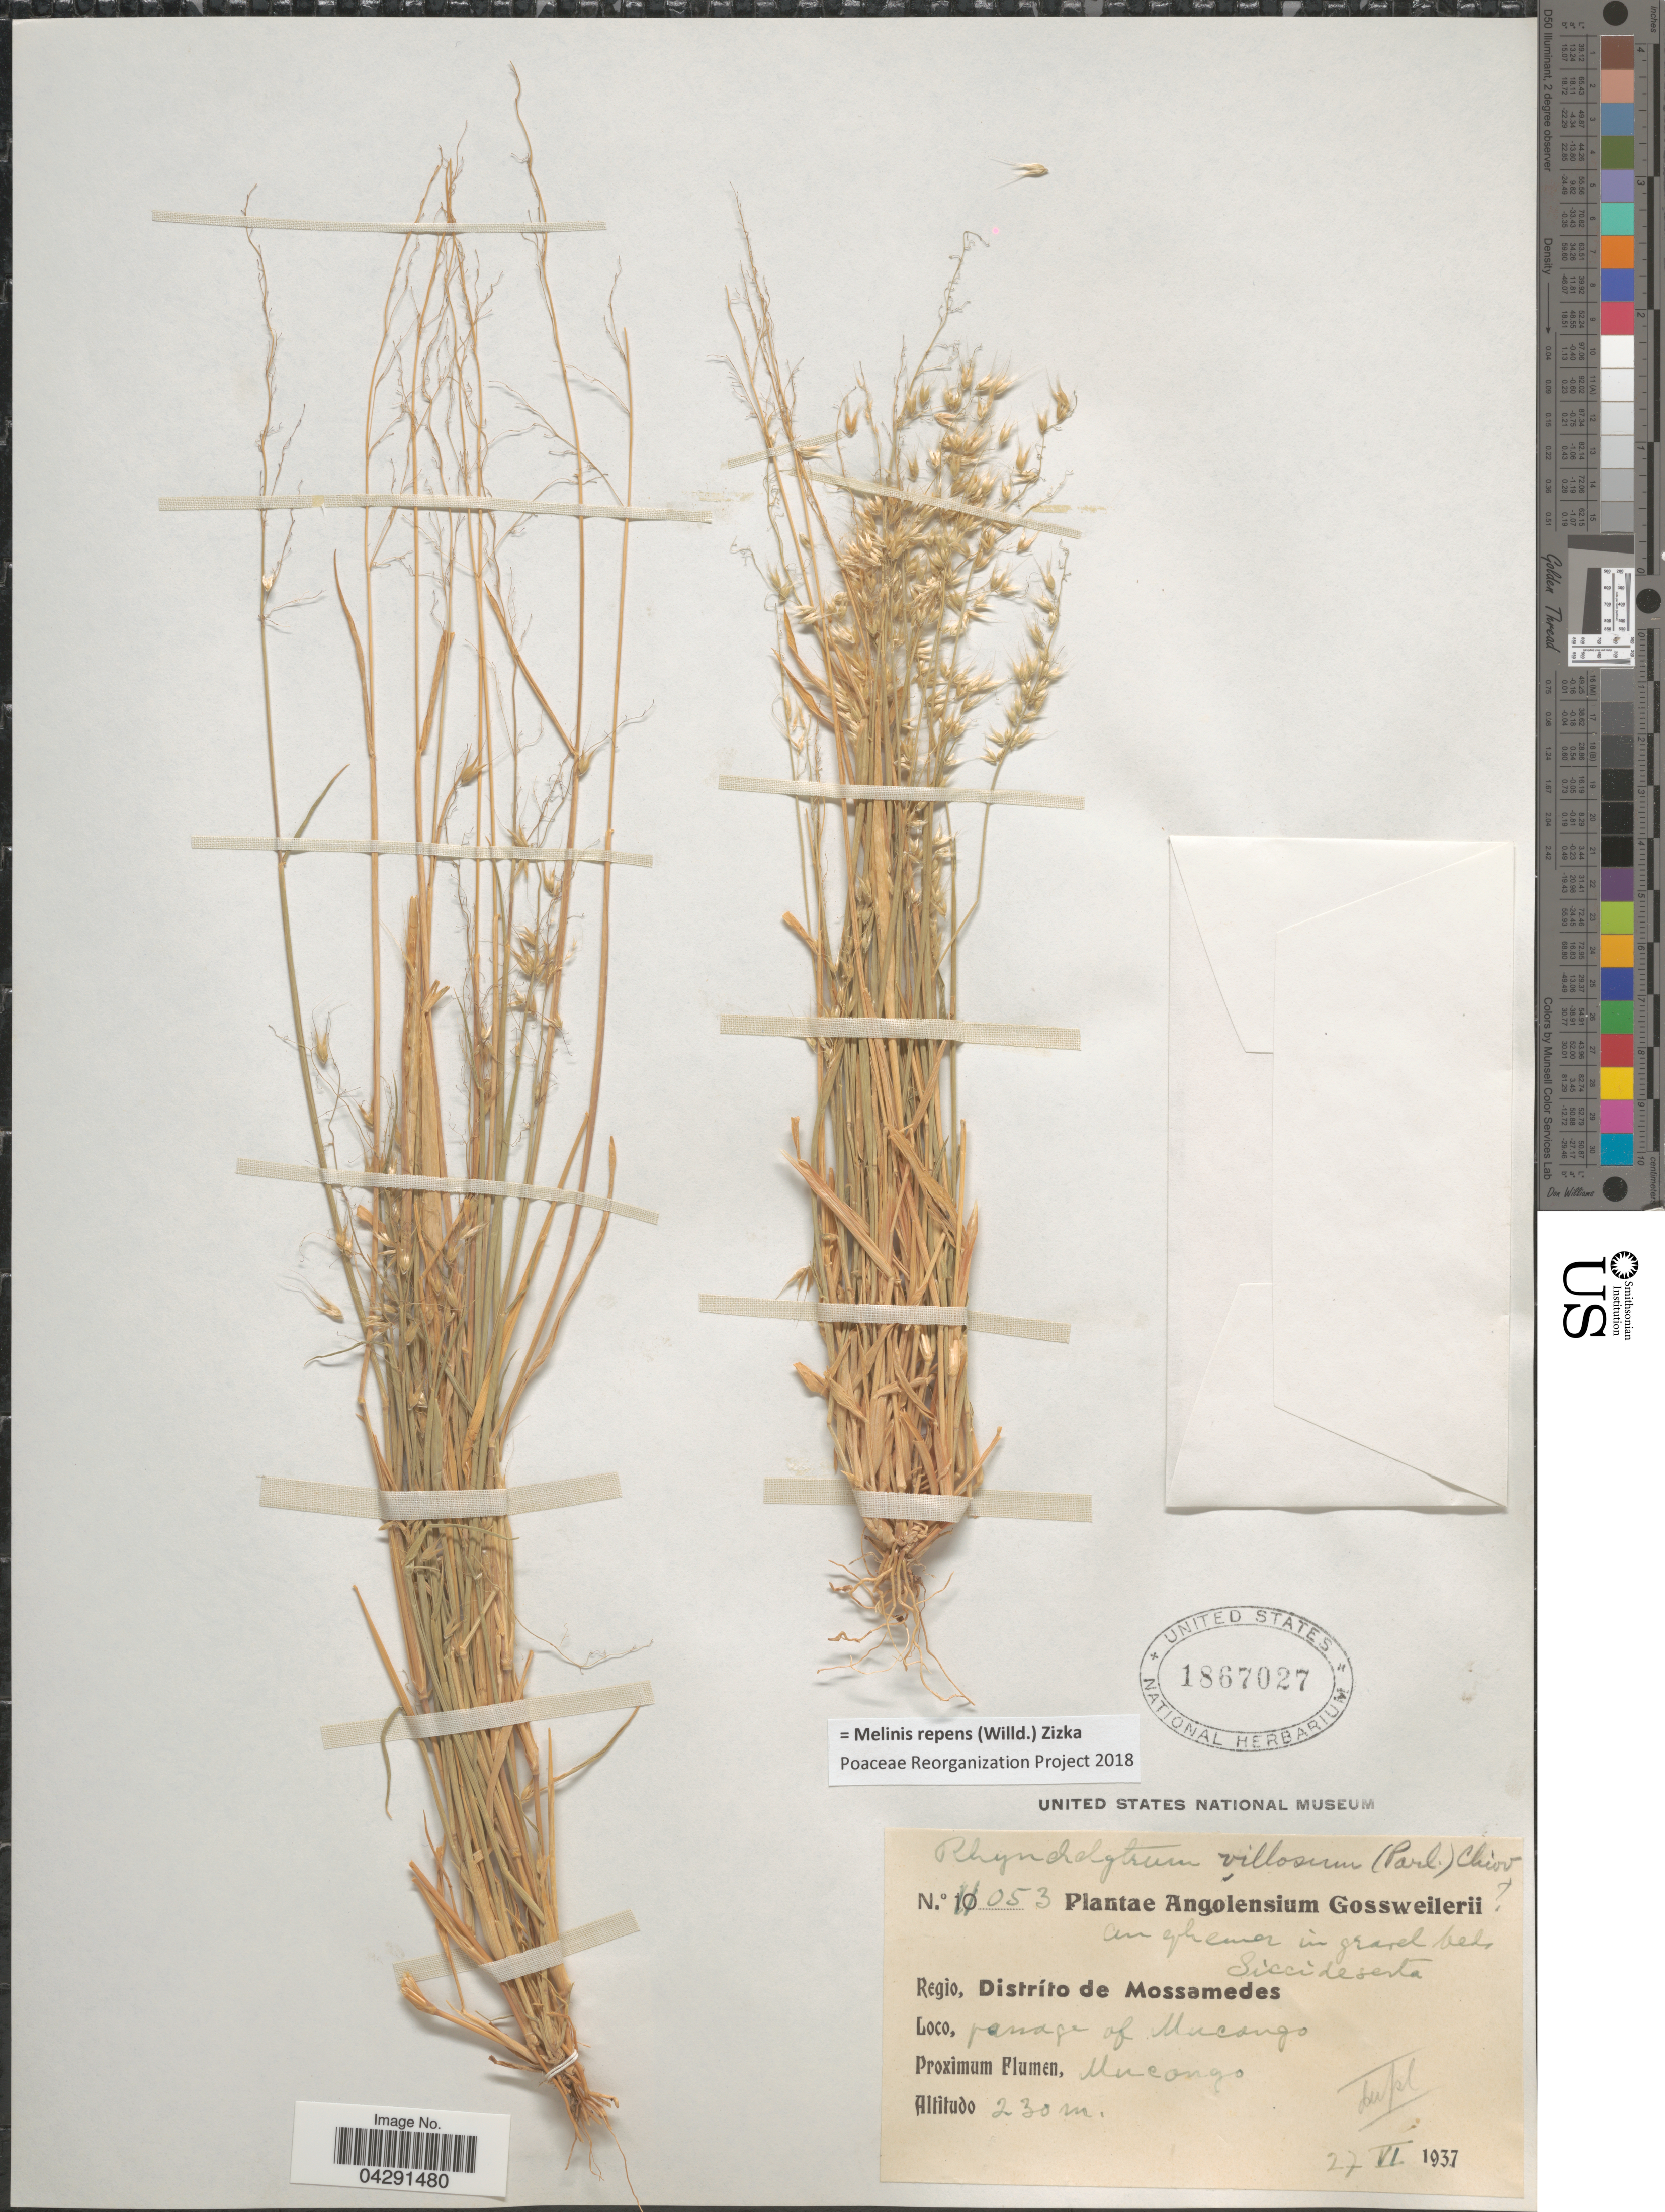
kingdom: Plantae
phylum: Tracheophyta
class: Liliopsida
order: Poales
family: Poaceae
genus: Melinis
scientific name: Melinis repens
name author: (Willd.) Zizka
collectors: -. Gossweiler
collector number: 11053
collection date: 1937-06-27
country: Angola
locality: Angolensium. Regio, Distríto de Mossamedes. Passage of Mucongo. Proximum Flumen, Mucongo.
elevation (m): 230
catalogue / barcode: US 1867027